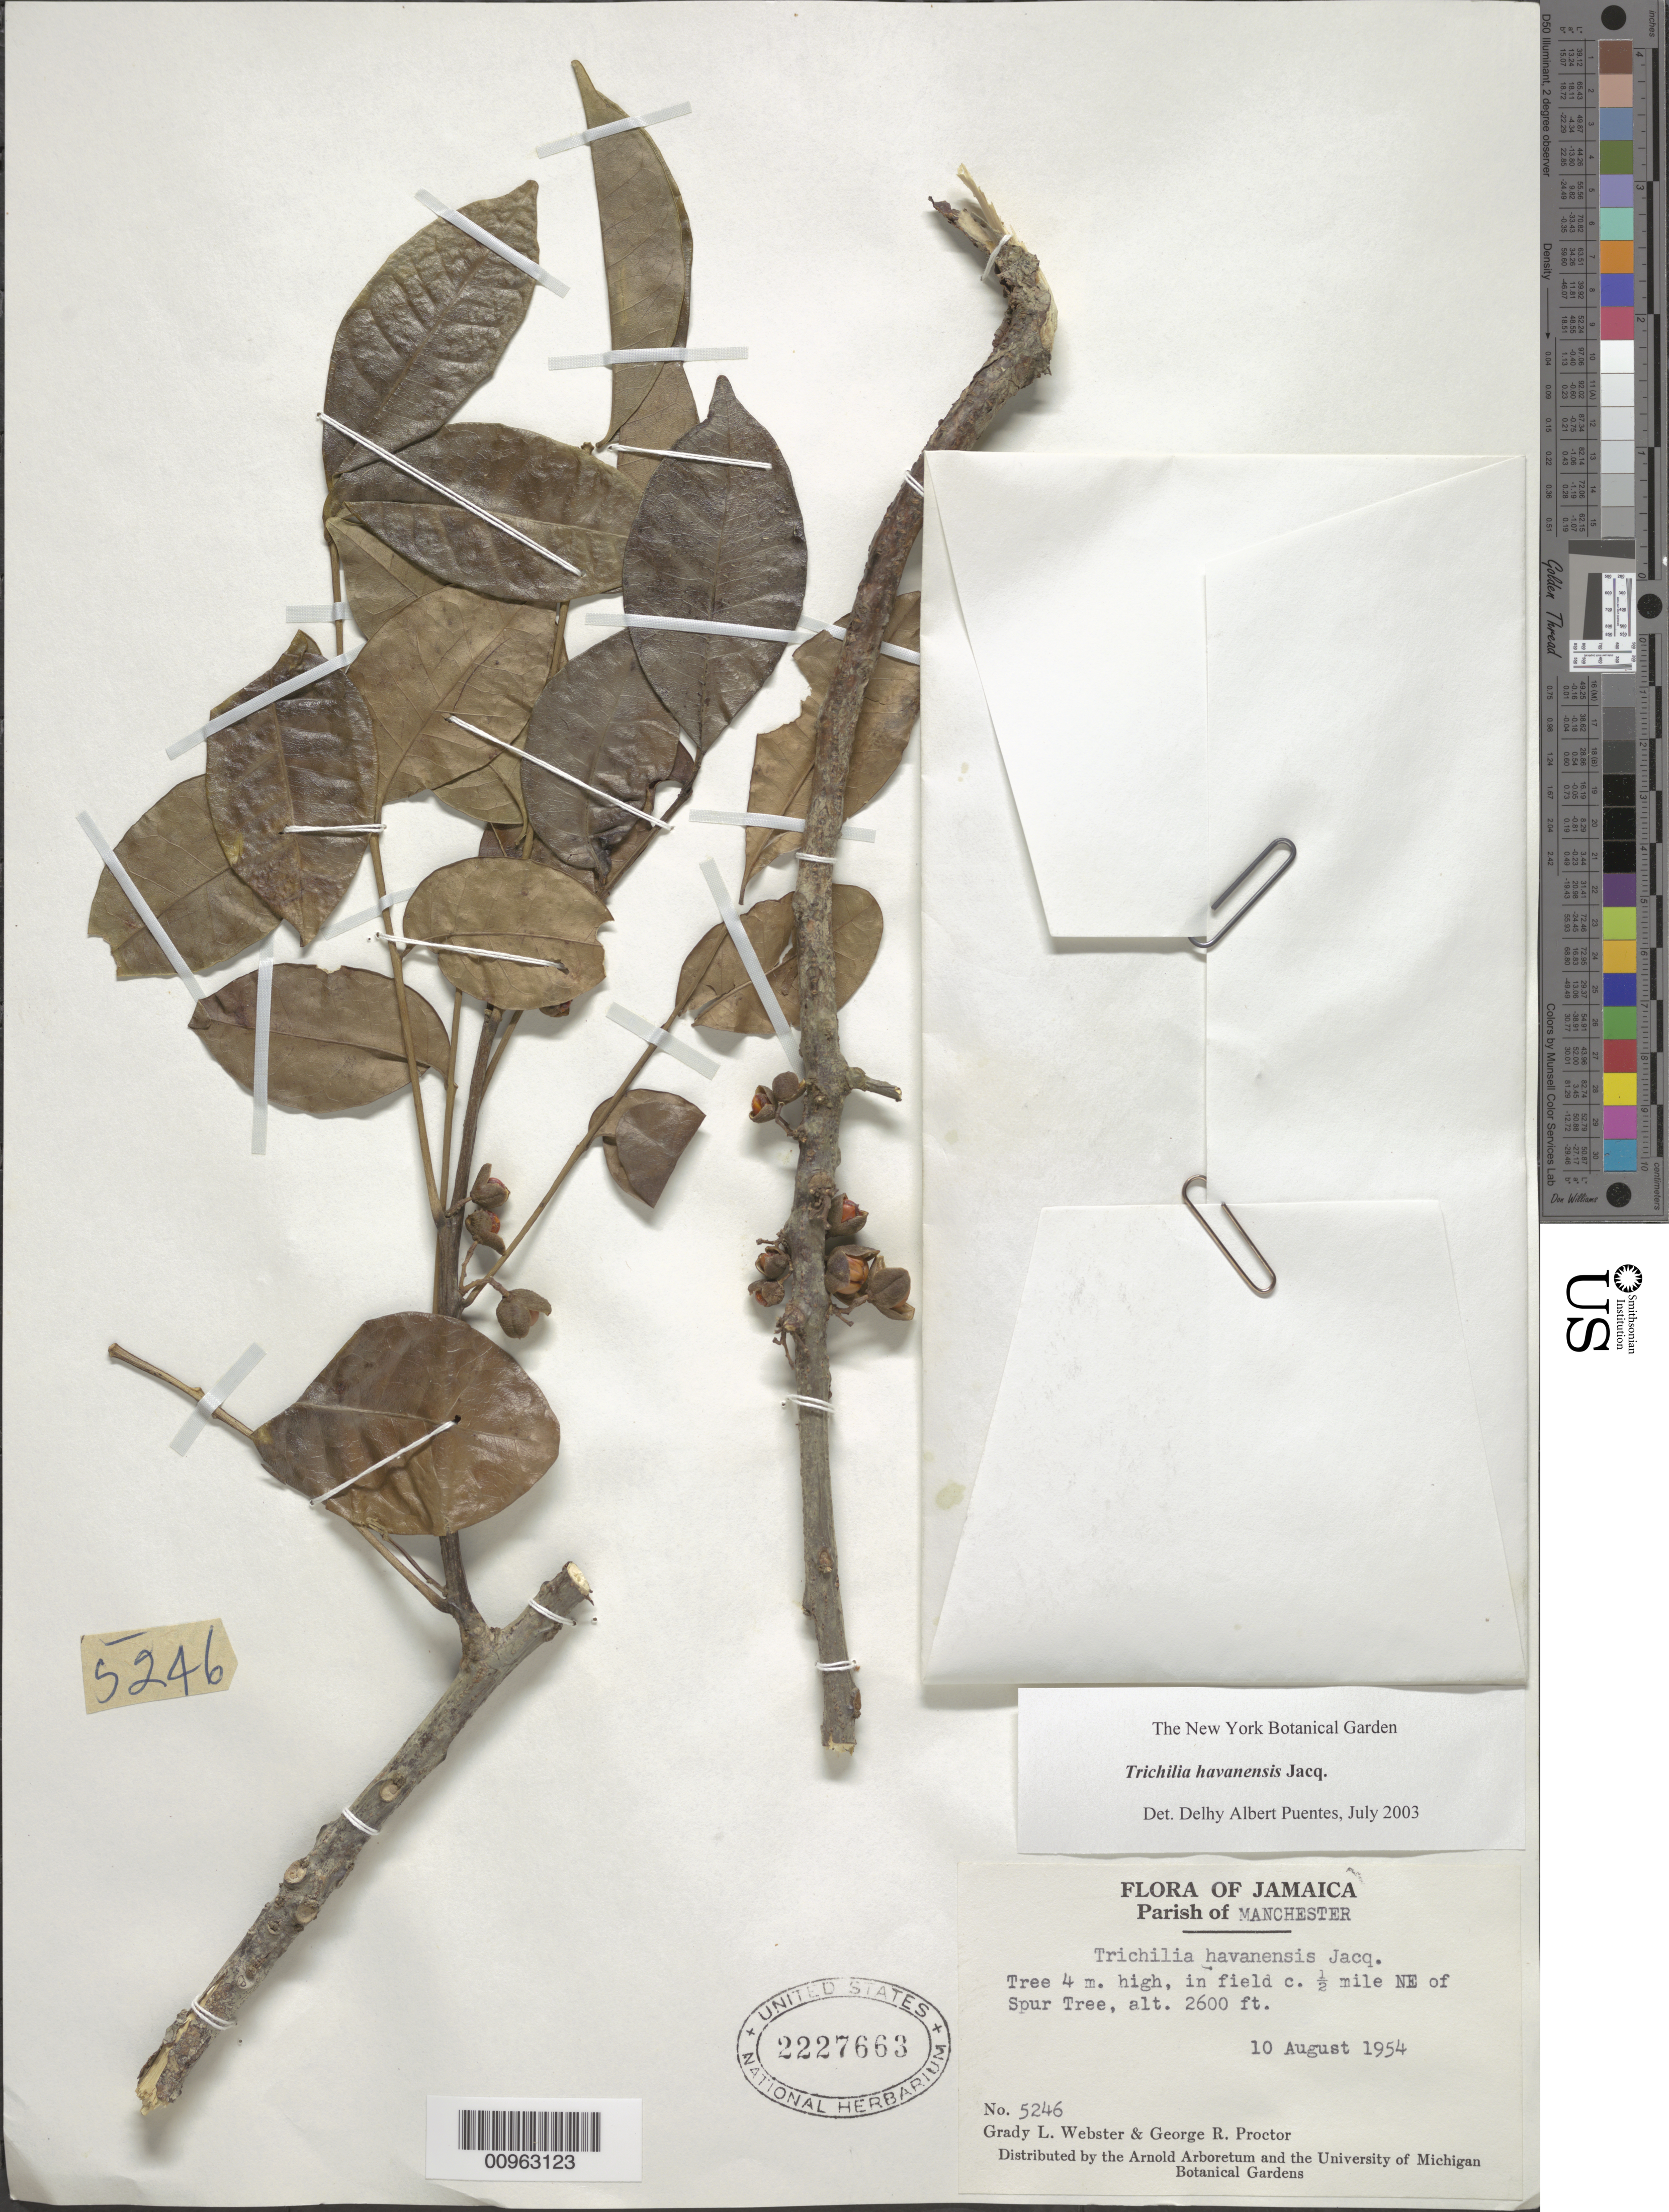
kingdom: Plantae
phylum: Tracheophyta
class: Magnoliopsida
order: Sapindales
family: Meliaceae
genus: Trichilia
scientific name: Trichilia havanensis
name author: Jacq.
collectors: G. L. Webster & G. R. Proctor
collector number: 5246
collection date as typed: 10 Aug 1954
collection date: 1954-08-10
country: Jamaica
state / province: Manchester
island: Jamaica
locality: C. 1/2 mile NE of Spur Tree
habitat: In field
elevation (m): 792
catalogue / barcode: US 2227663